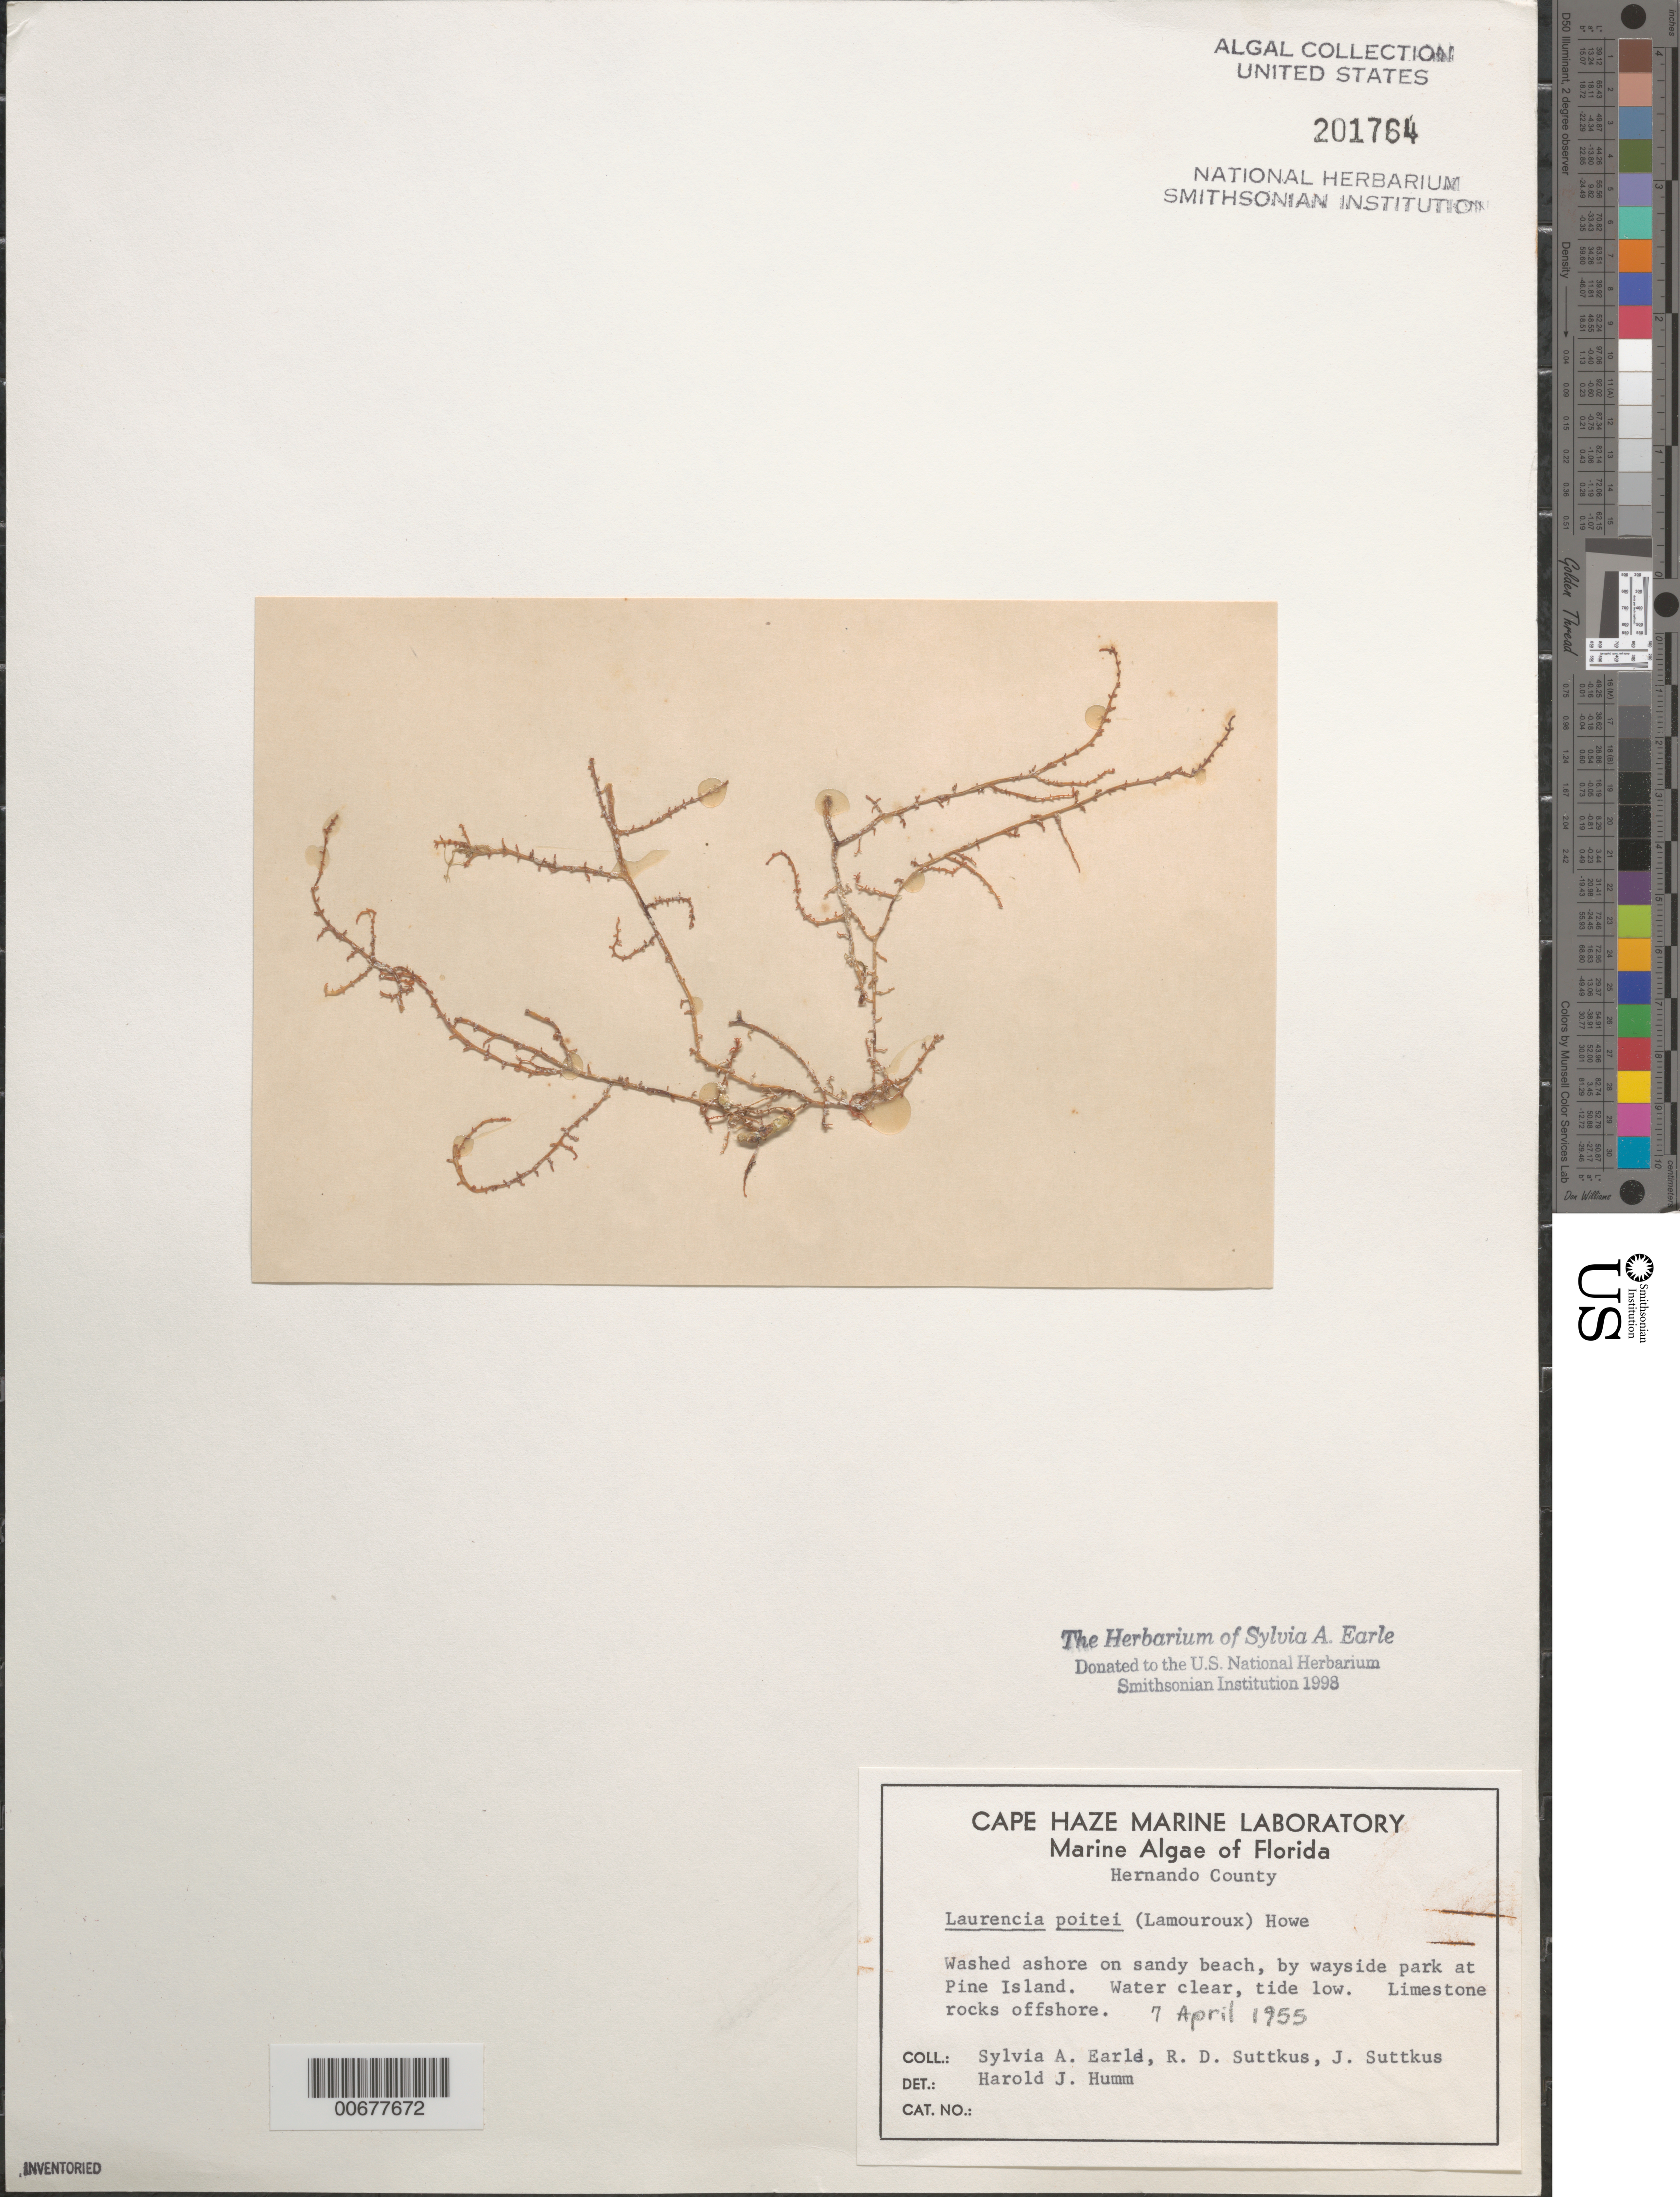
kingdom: Plantae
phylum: Rhodophyta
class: Florideophyceae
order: Ceramiales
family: Rhodomelaceae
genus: Yuzurua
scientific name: Yuzurua poiteaui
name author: (J.V.Lamouroux) Martin-Lescanne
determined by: Brooks, B. L., (BOT), Smithsonian Institution - National Museum of Natural History (UNITED STATES)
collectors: S. A. Earle, R. Suttkus & J. Suttkus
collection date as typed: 07 Apr 1955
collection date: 1955-04-07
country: United States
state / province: Florida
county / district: Hernando County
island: Pine Island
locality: Near Wayside Park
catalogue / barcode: US 201764